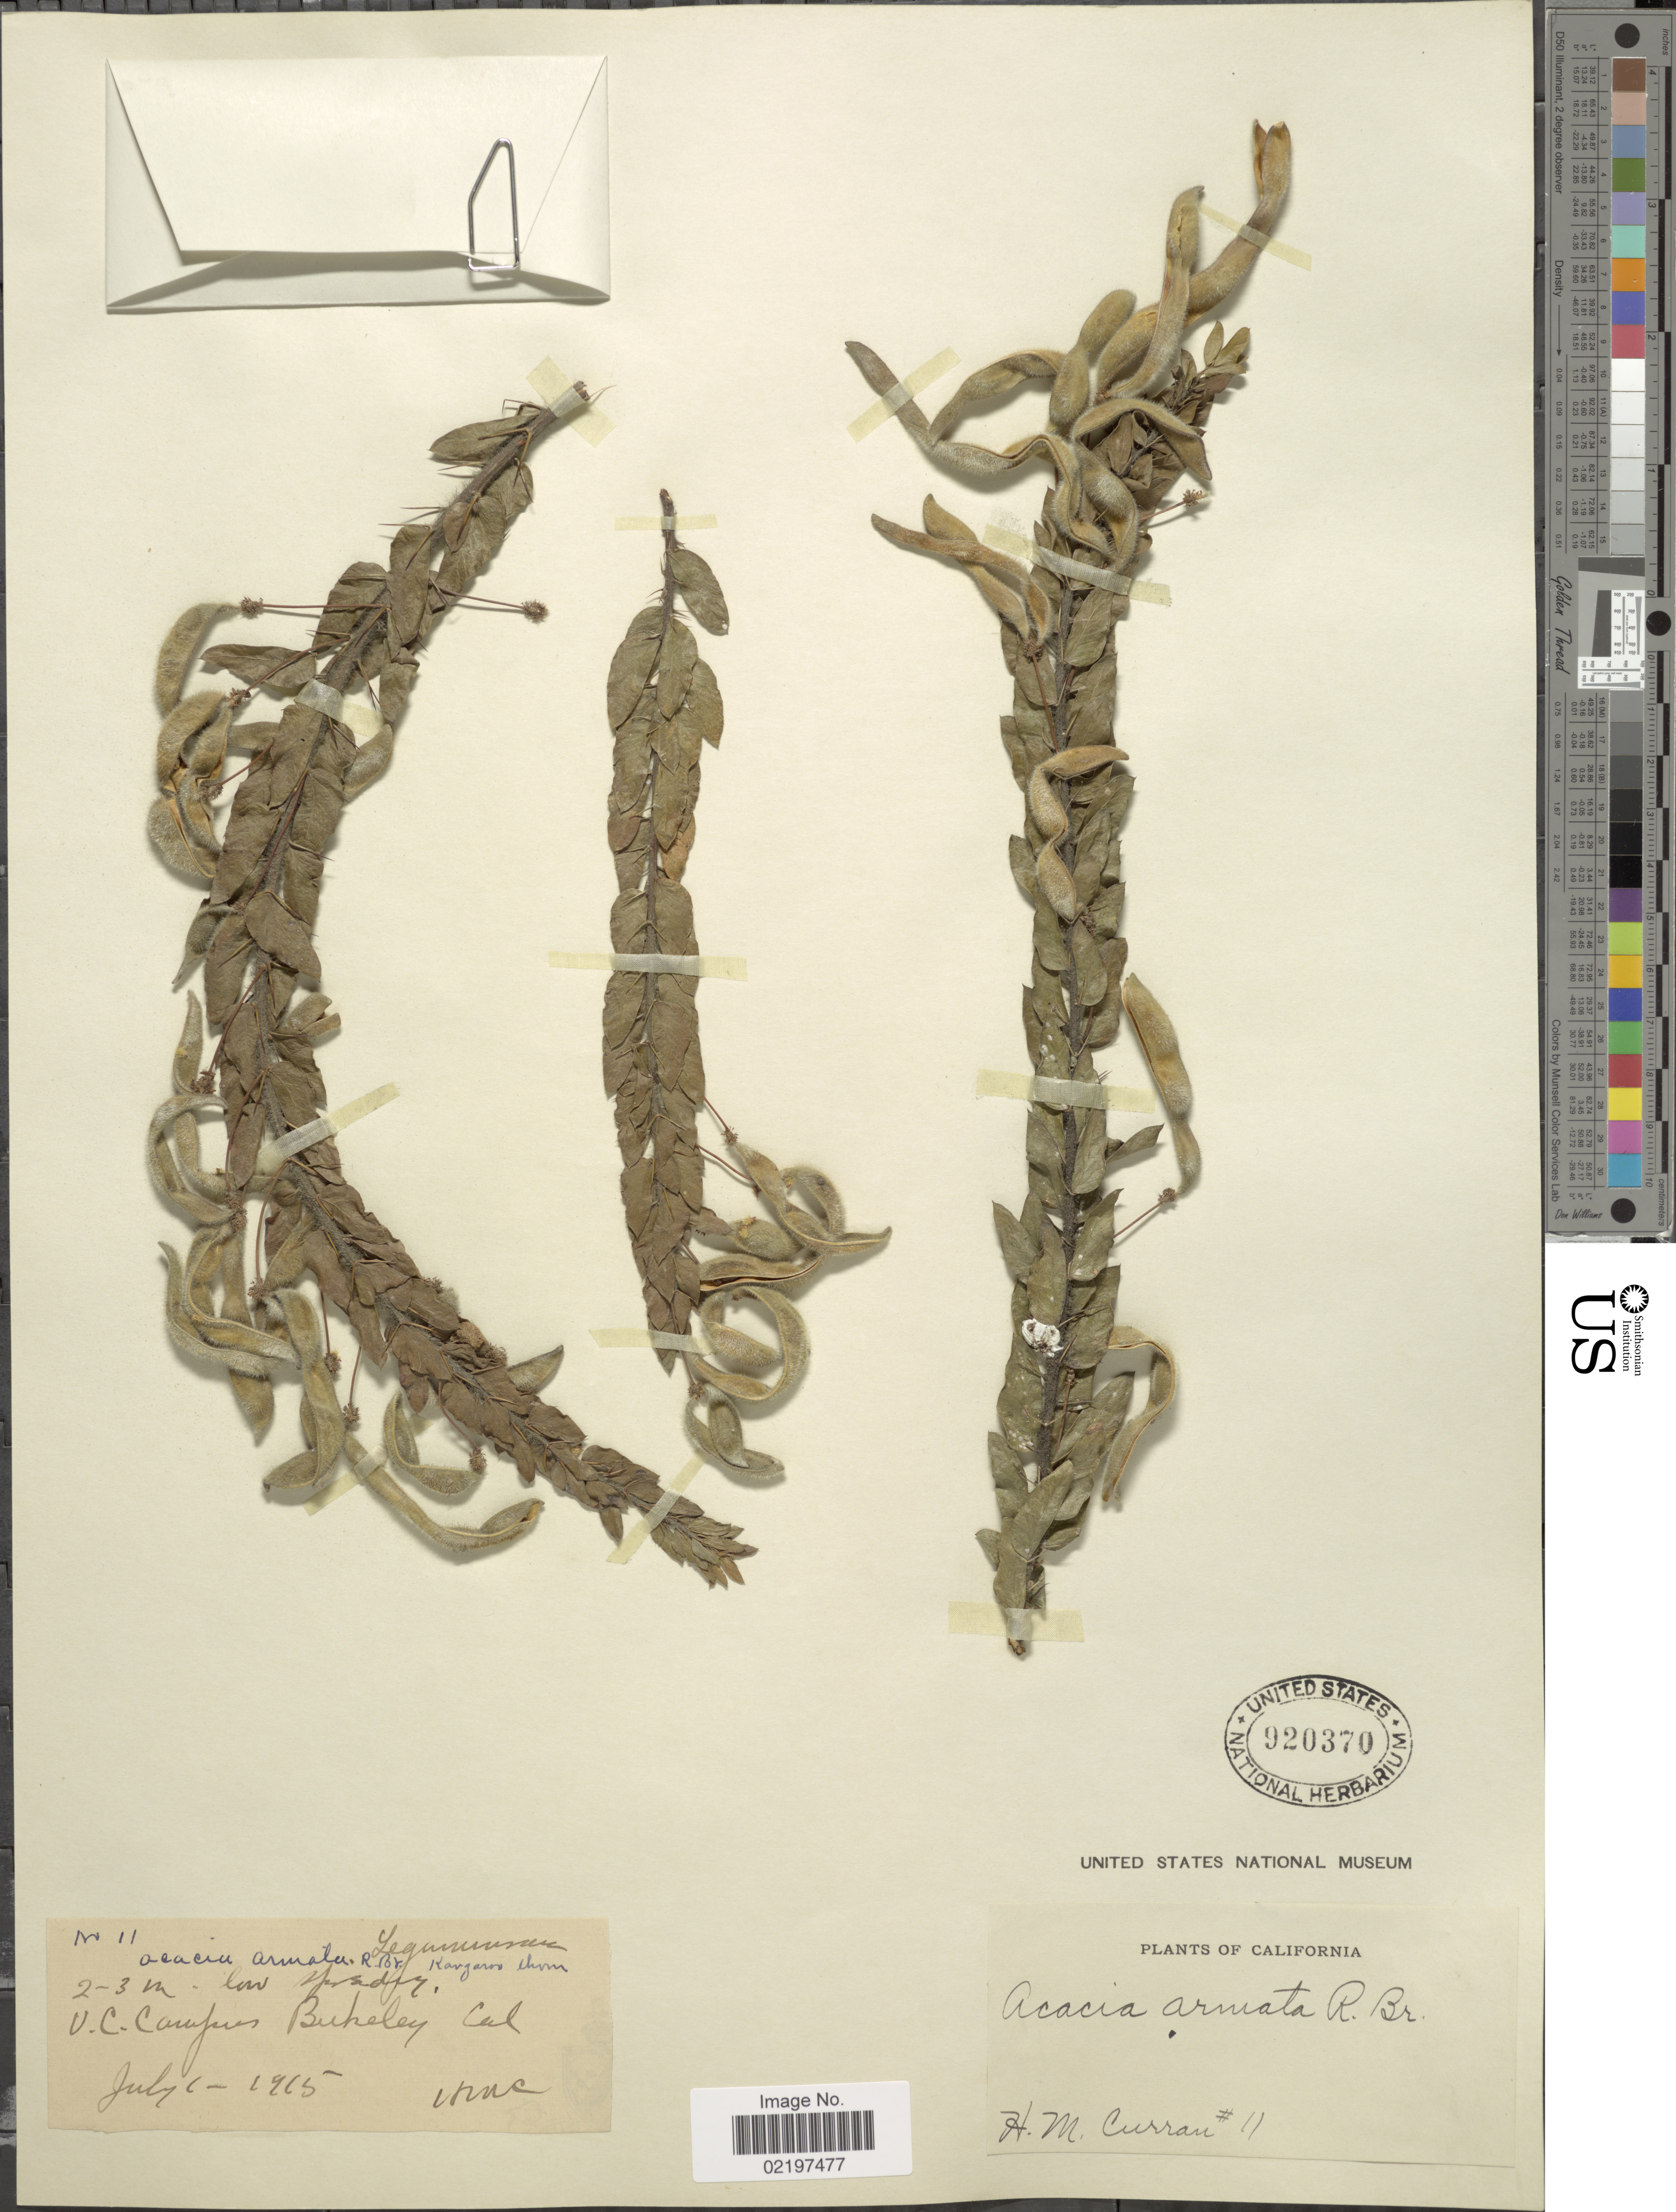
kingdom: Plantae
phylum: Tracheophyta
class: Magnoliopsida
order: Fabales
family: Fabaceae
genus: Acacia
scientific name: Acacia armata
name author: R. Br.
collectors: H. M. Curran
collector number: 11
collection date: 1915-07-01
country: United States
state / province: California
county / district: Alameda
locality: V.C. Campus, Berkeley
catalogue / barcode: US 920370